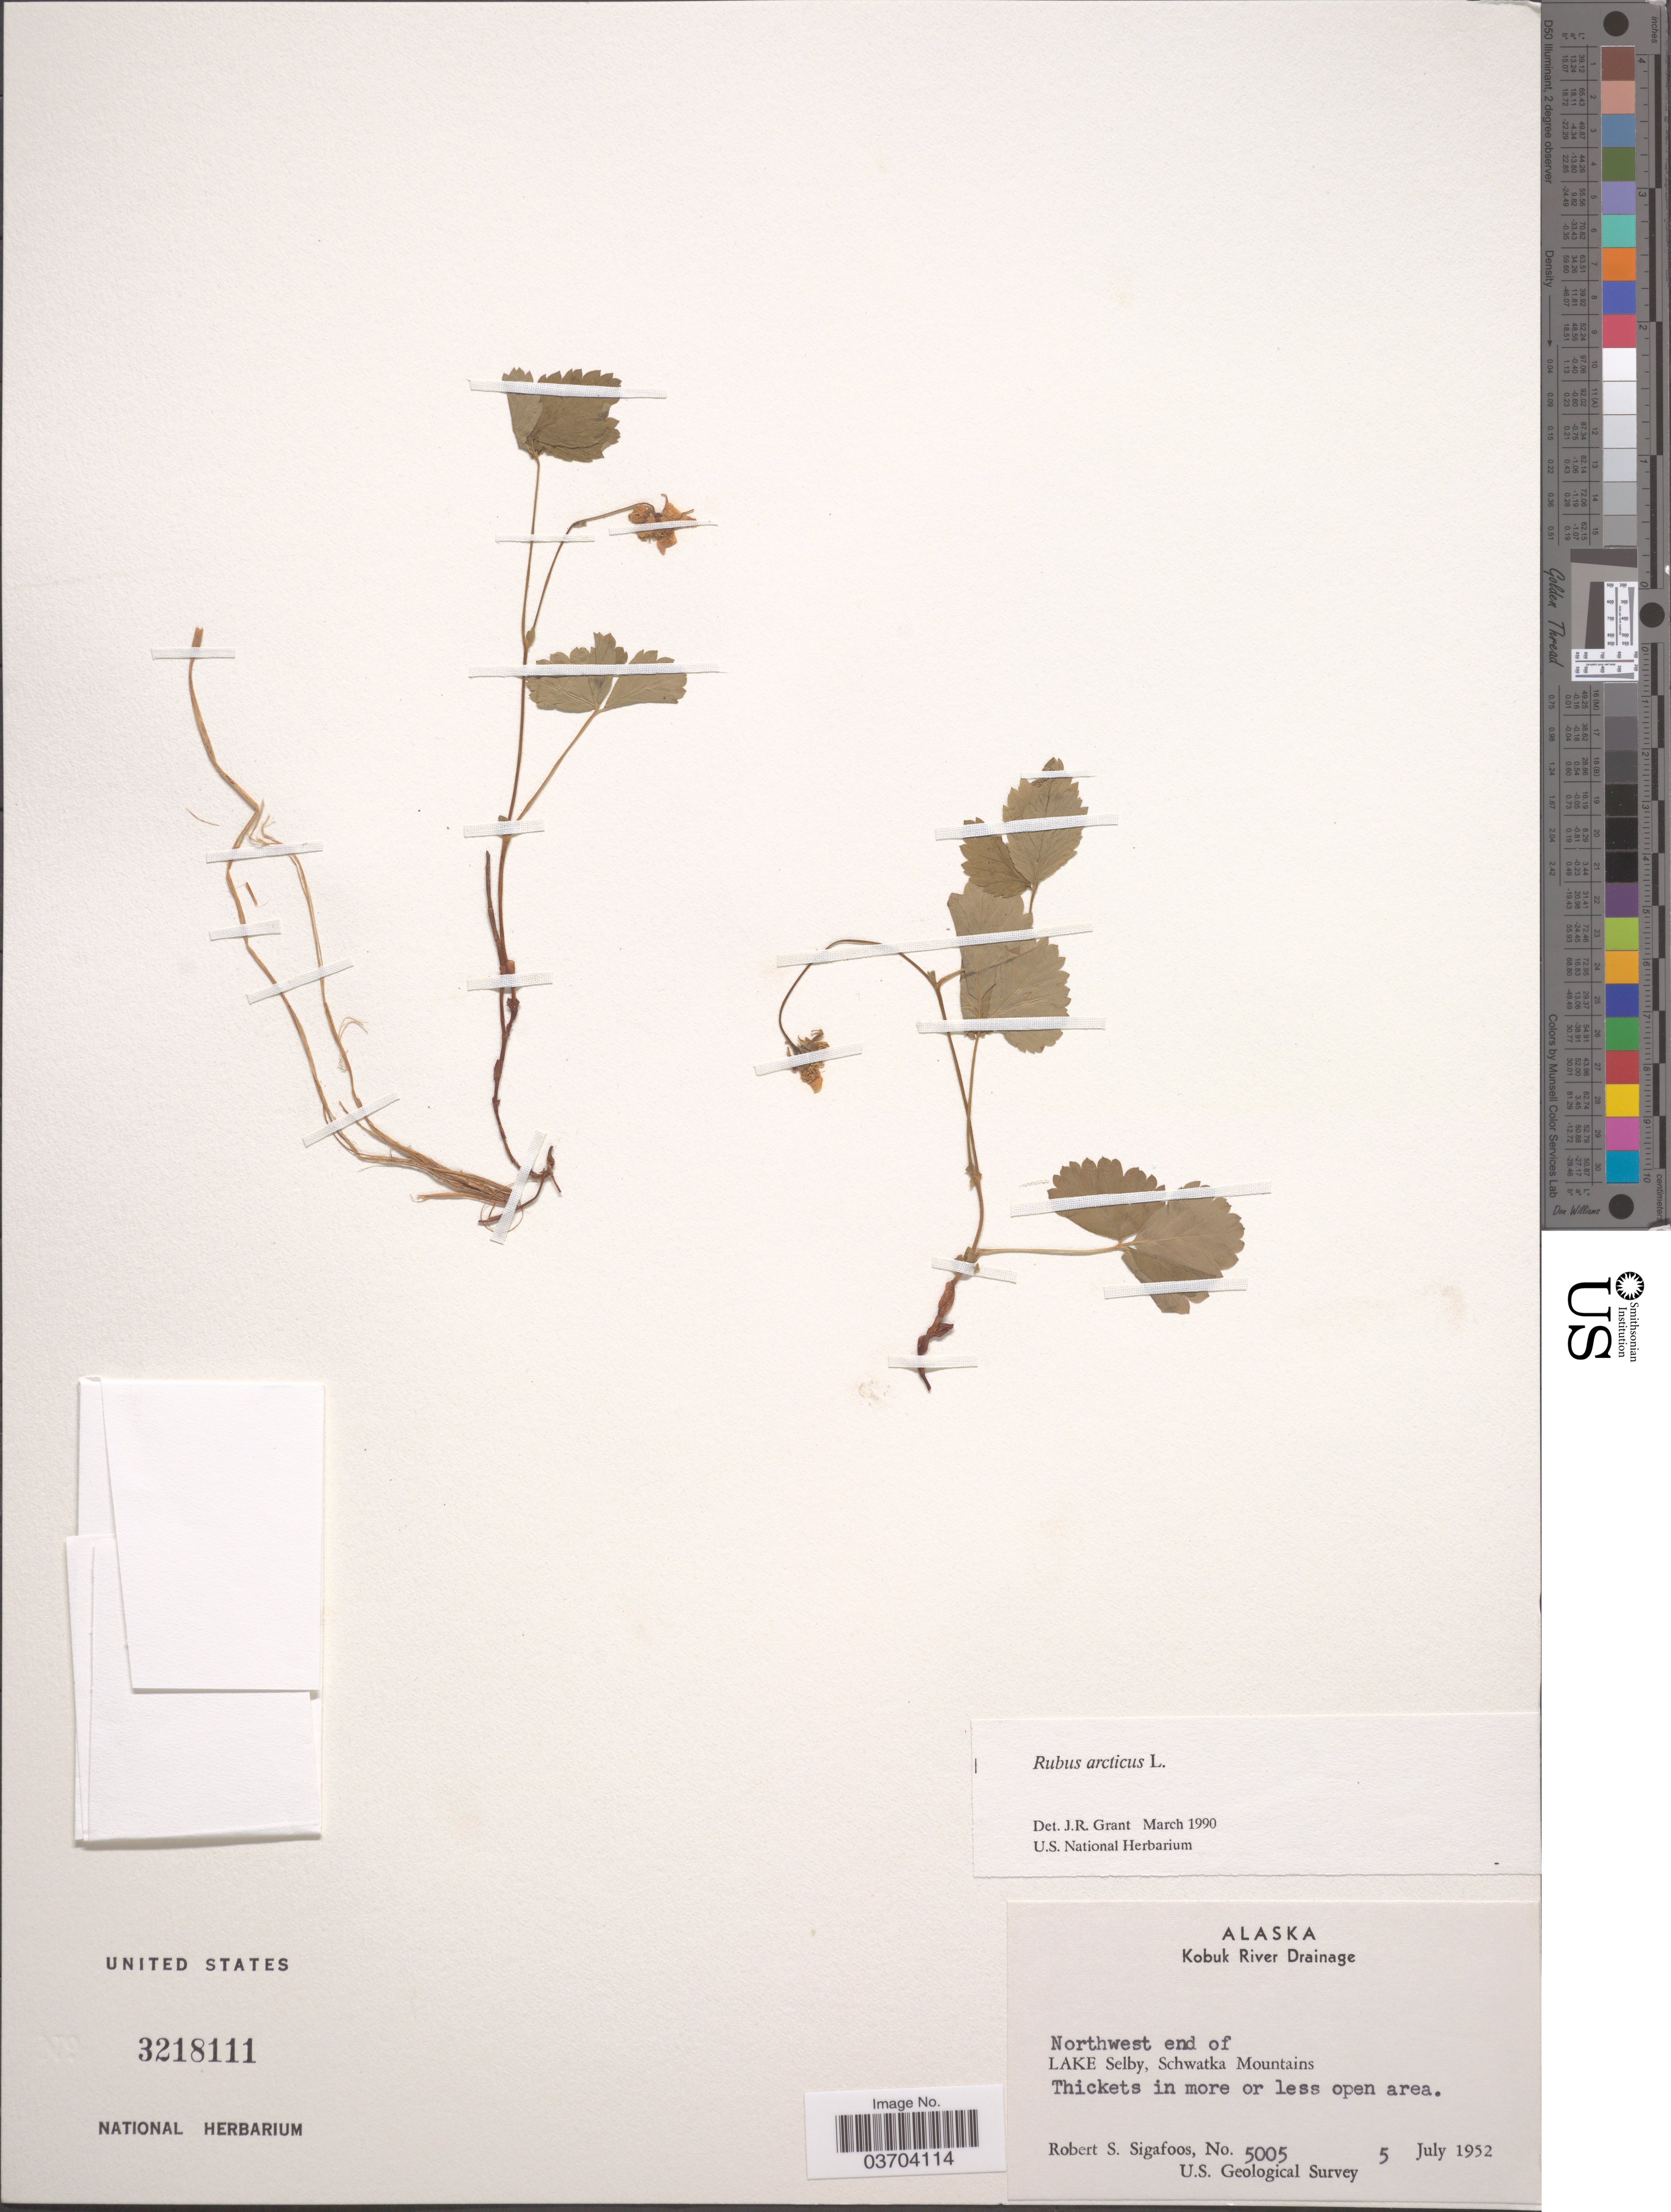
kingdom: Plantae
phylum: Tracheophyta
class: Magnoliopsida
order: Rosales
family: Rosaceae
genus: Rubus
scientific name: Rubus arcticus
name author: L.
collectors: R. Sigafoos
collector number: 5005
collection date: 1952-07-05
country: United States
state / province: Alaska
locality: Kobuk River Drainage. Northwest end of Lake Selby, Schwatka Mountains.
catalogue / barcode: US 3218111